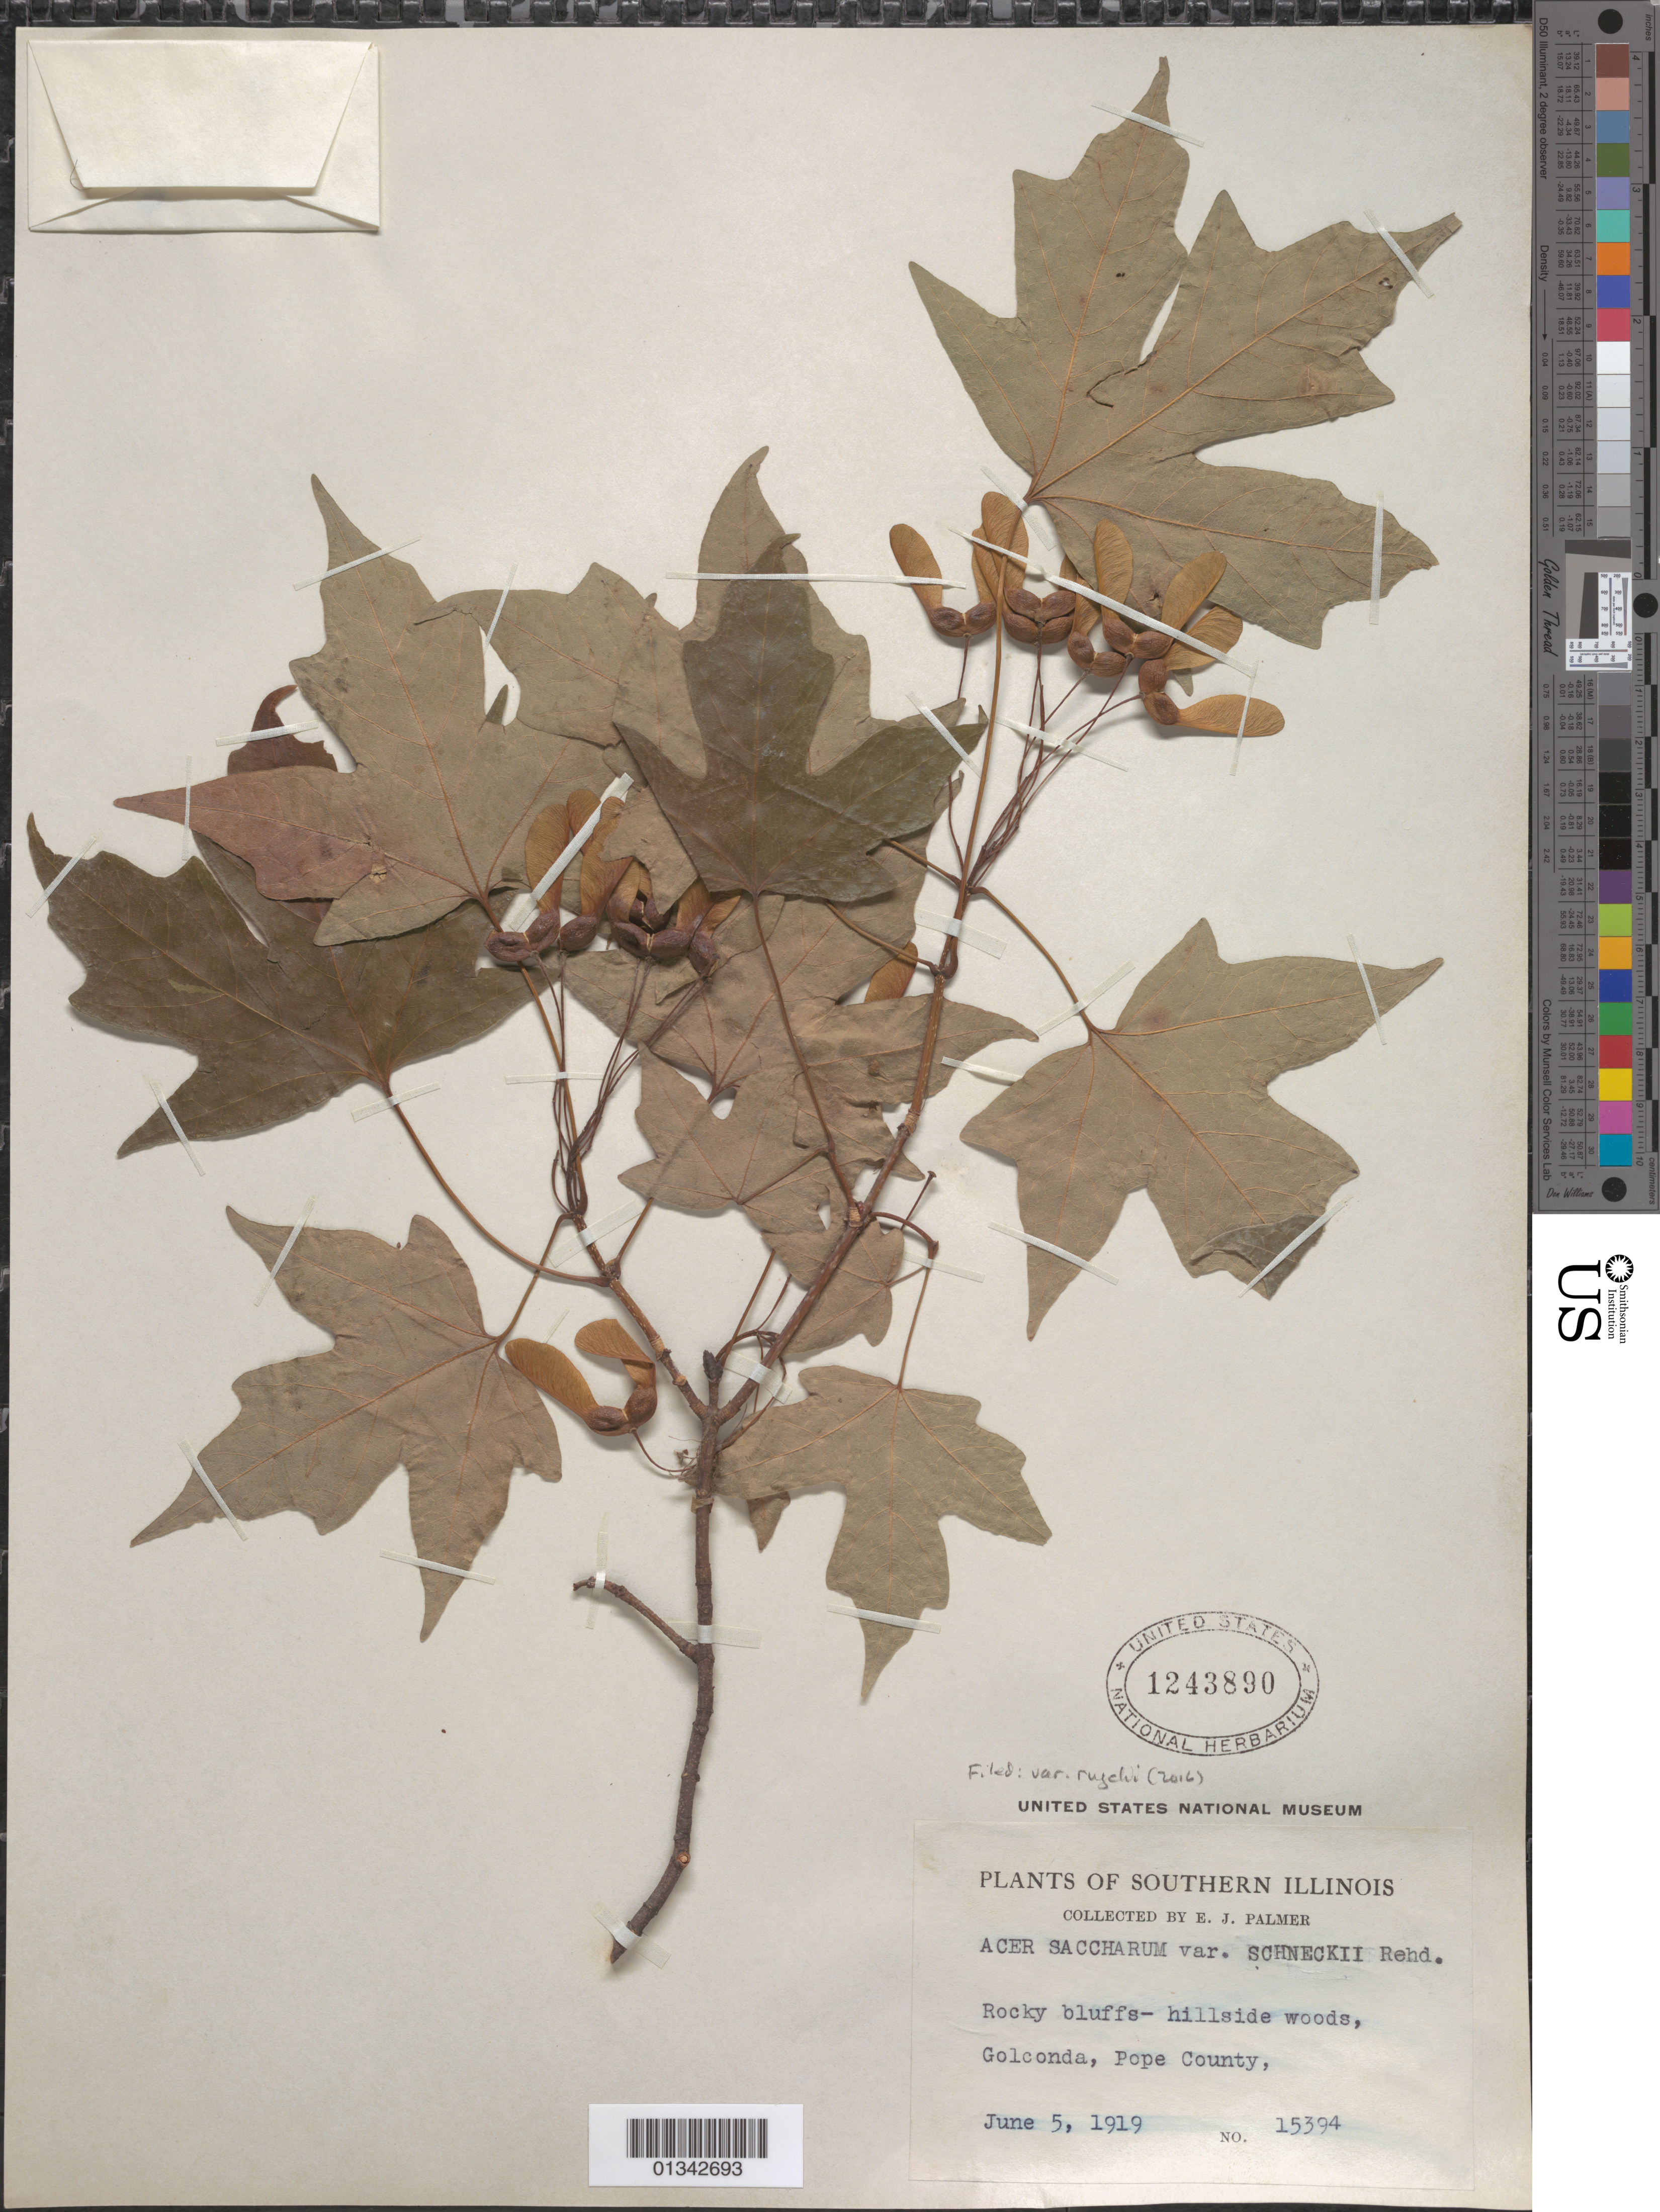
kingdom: Plantae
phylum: Tracheophyta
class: Magnoliopsida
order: Sapindales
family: Sapindaceae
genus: Acer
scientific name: Acer saccharum var. rugelii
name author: (Pax) Rehder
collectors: E. J. Palmer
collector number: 15394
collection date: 1919-06-05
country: United States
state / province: Illinois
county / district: Pope County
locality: Pope County, Golconda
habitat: Rocky bluffd - hillside woods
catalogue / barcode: US 1243890